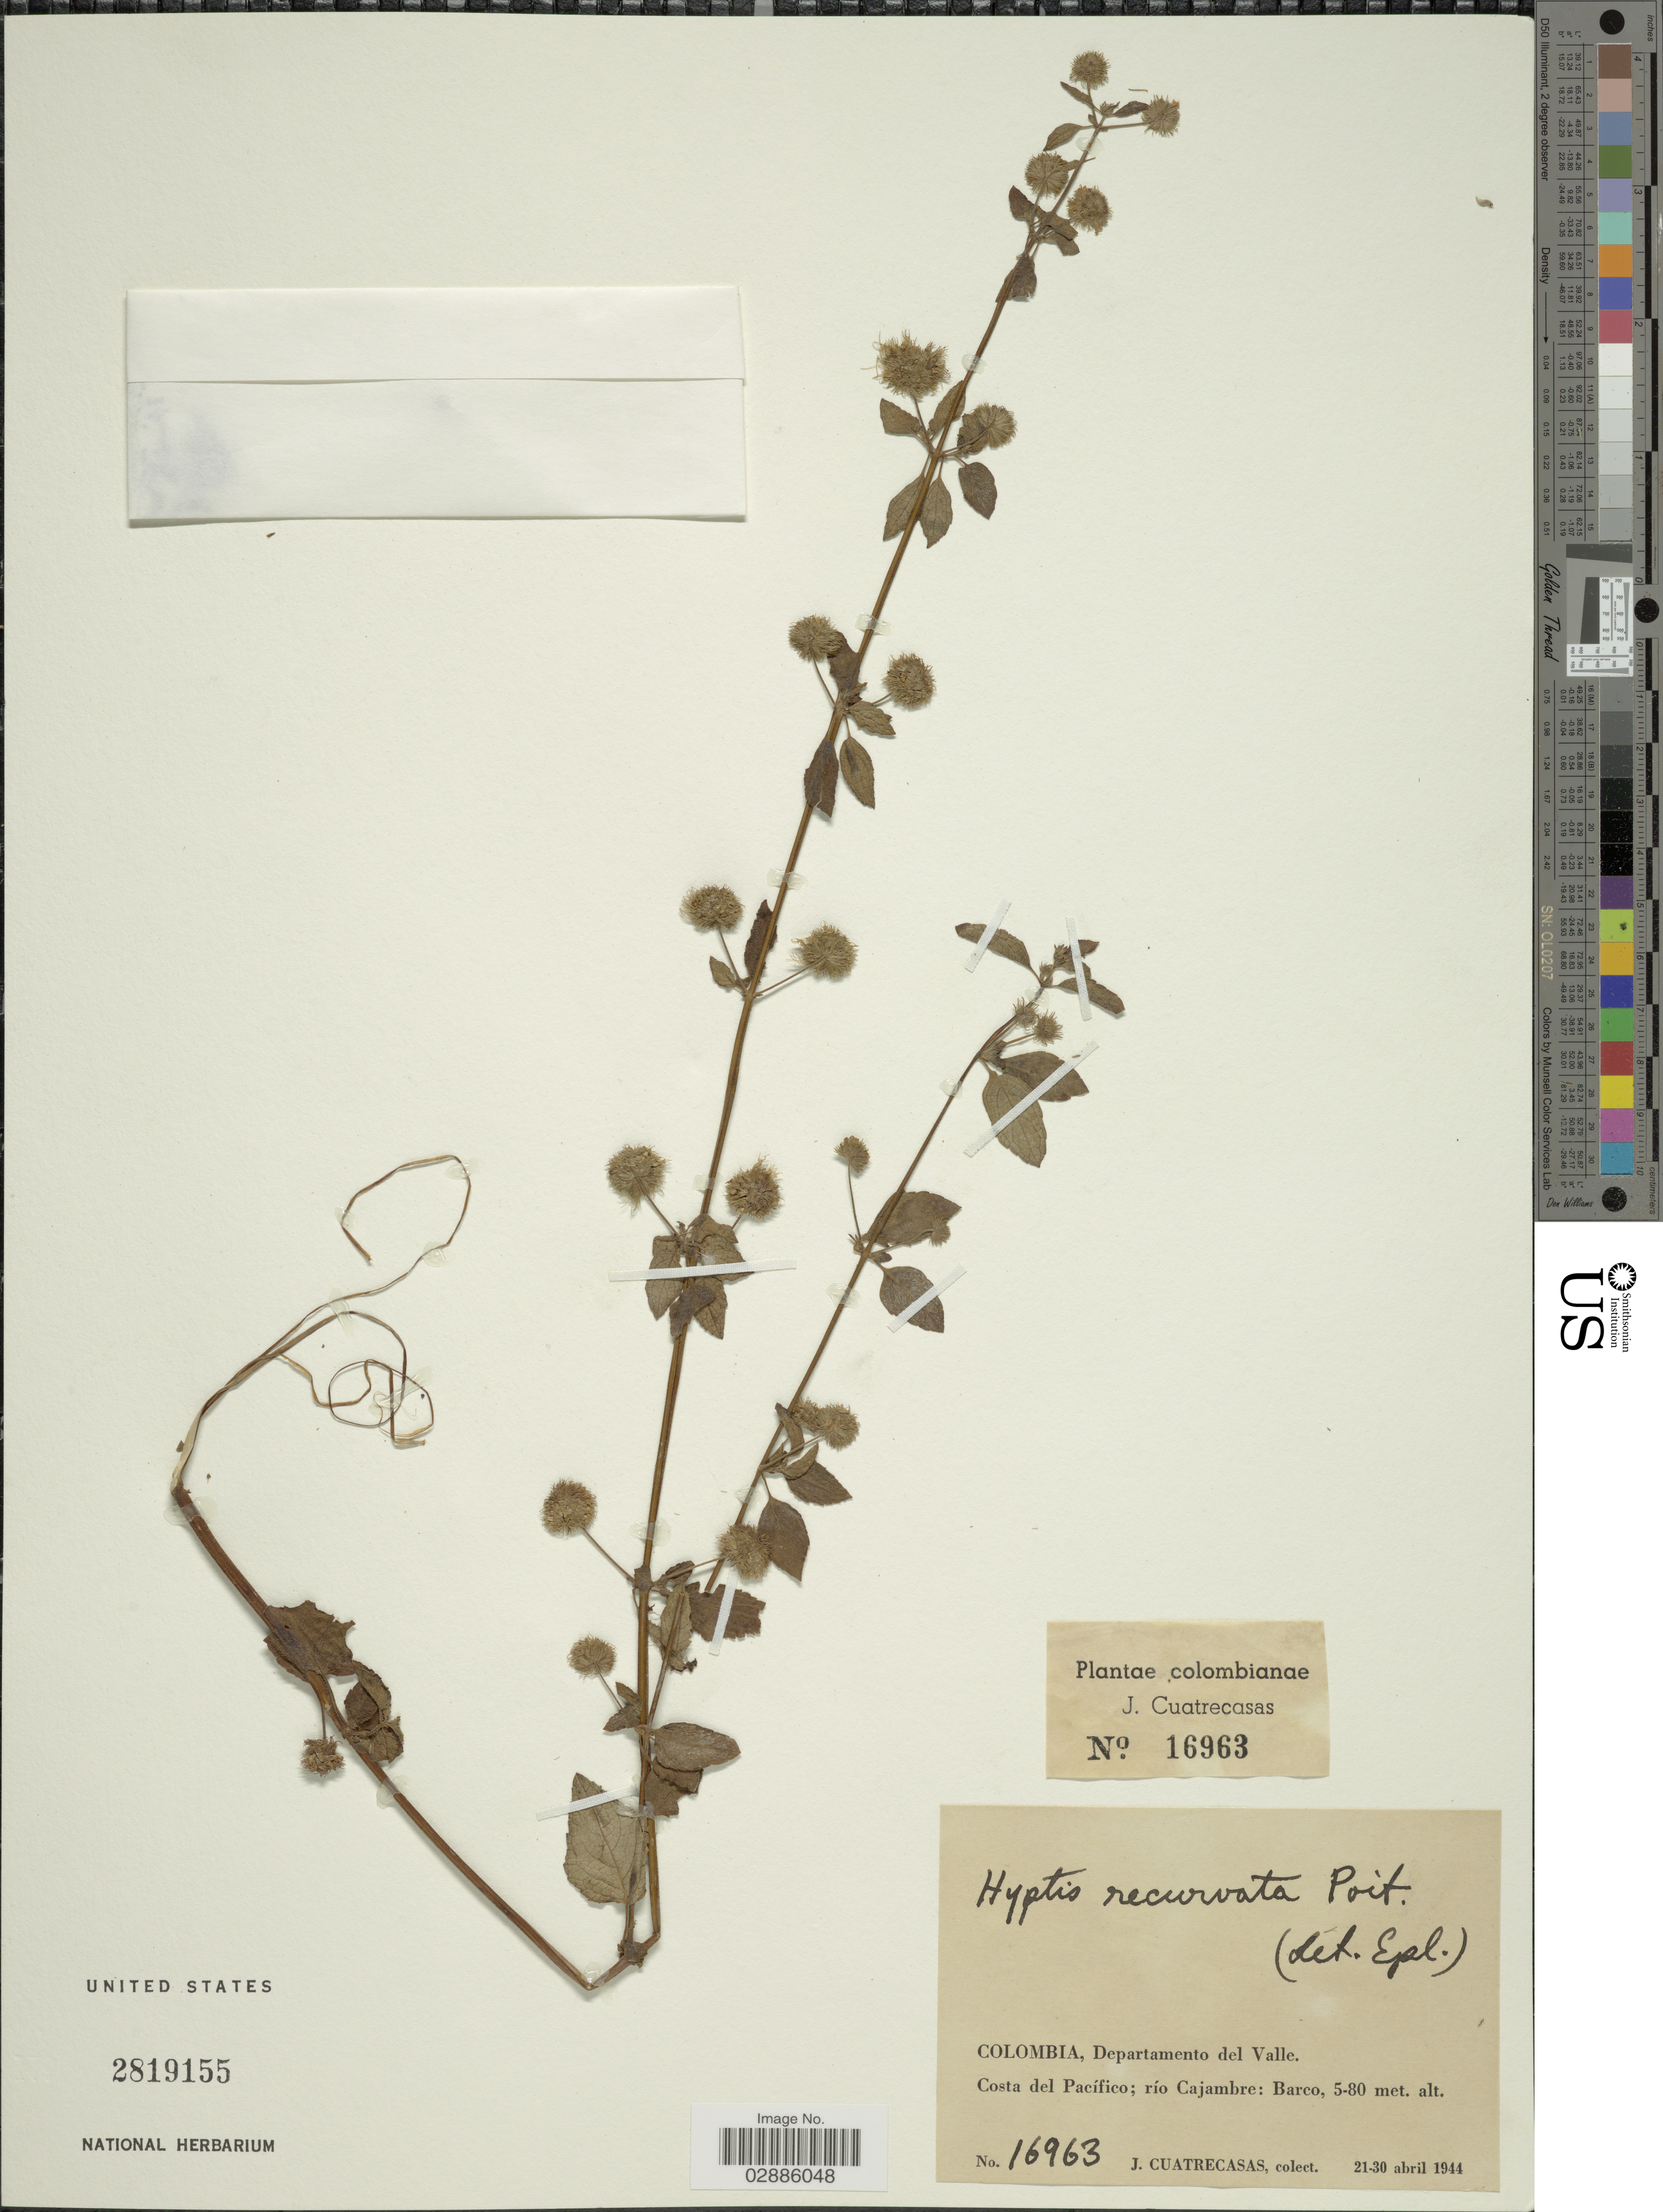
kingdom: Plantae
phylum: Tracheophyta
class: Magnoliopsida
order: Lamiales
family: Lamiaceae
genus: Hyptis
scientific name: Hyptis recurvata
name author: Poit.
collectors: J. Cuatrecasas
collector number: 16963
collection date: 1944-04-21/1944-04-30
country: Colombia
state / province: Valle del Cauca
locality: Departamento del Valle, Costa del Pacífico; río Cajambre: Barco.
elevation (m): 5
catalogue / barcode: US 2819155